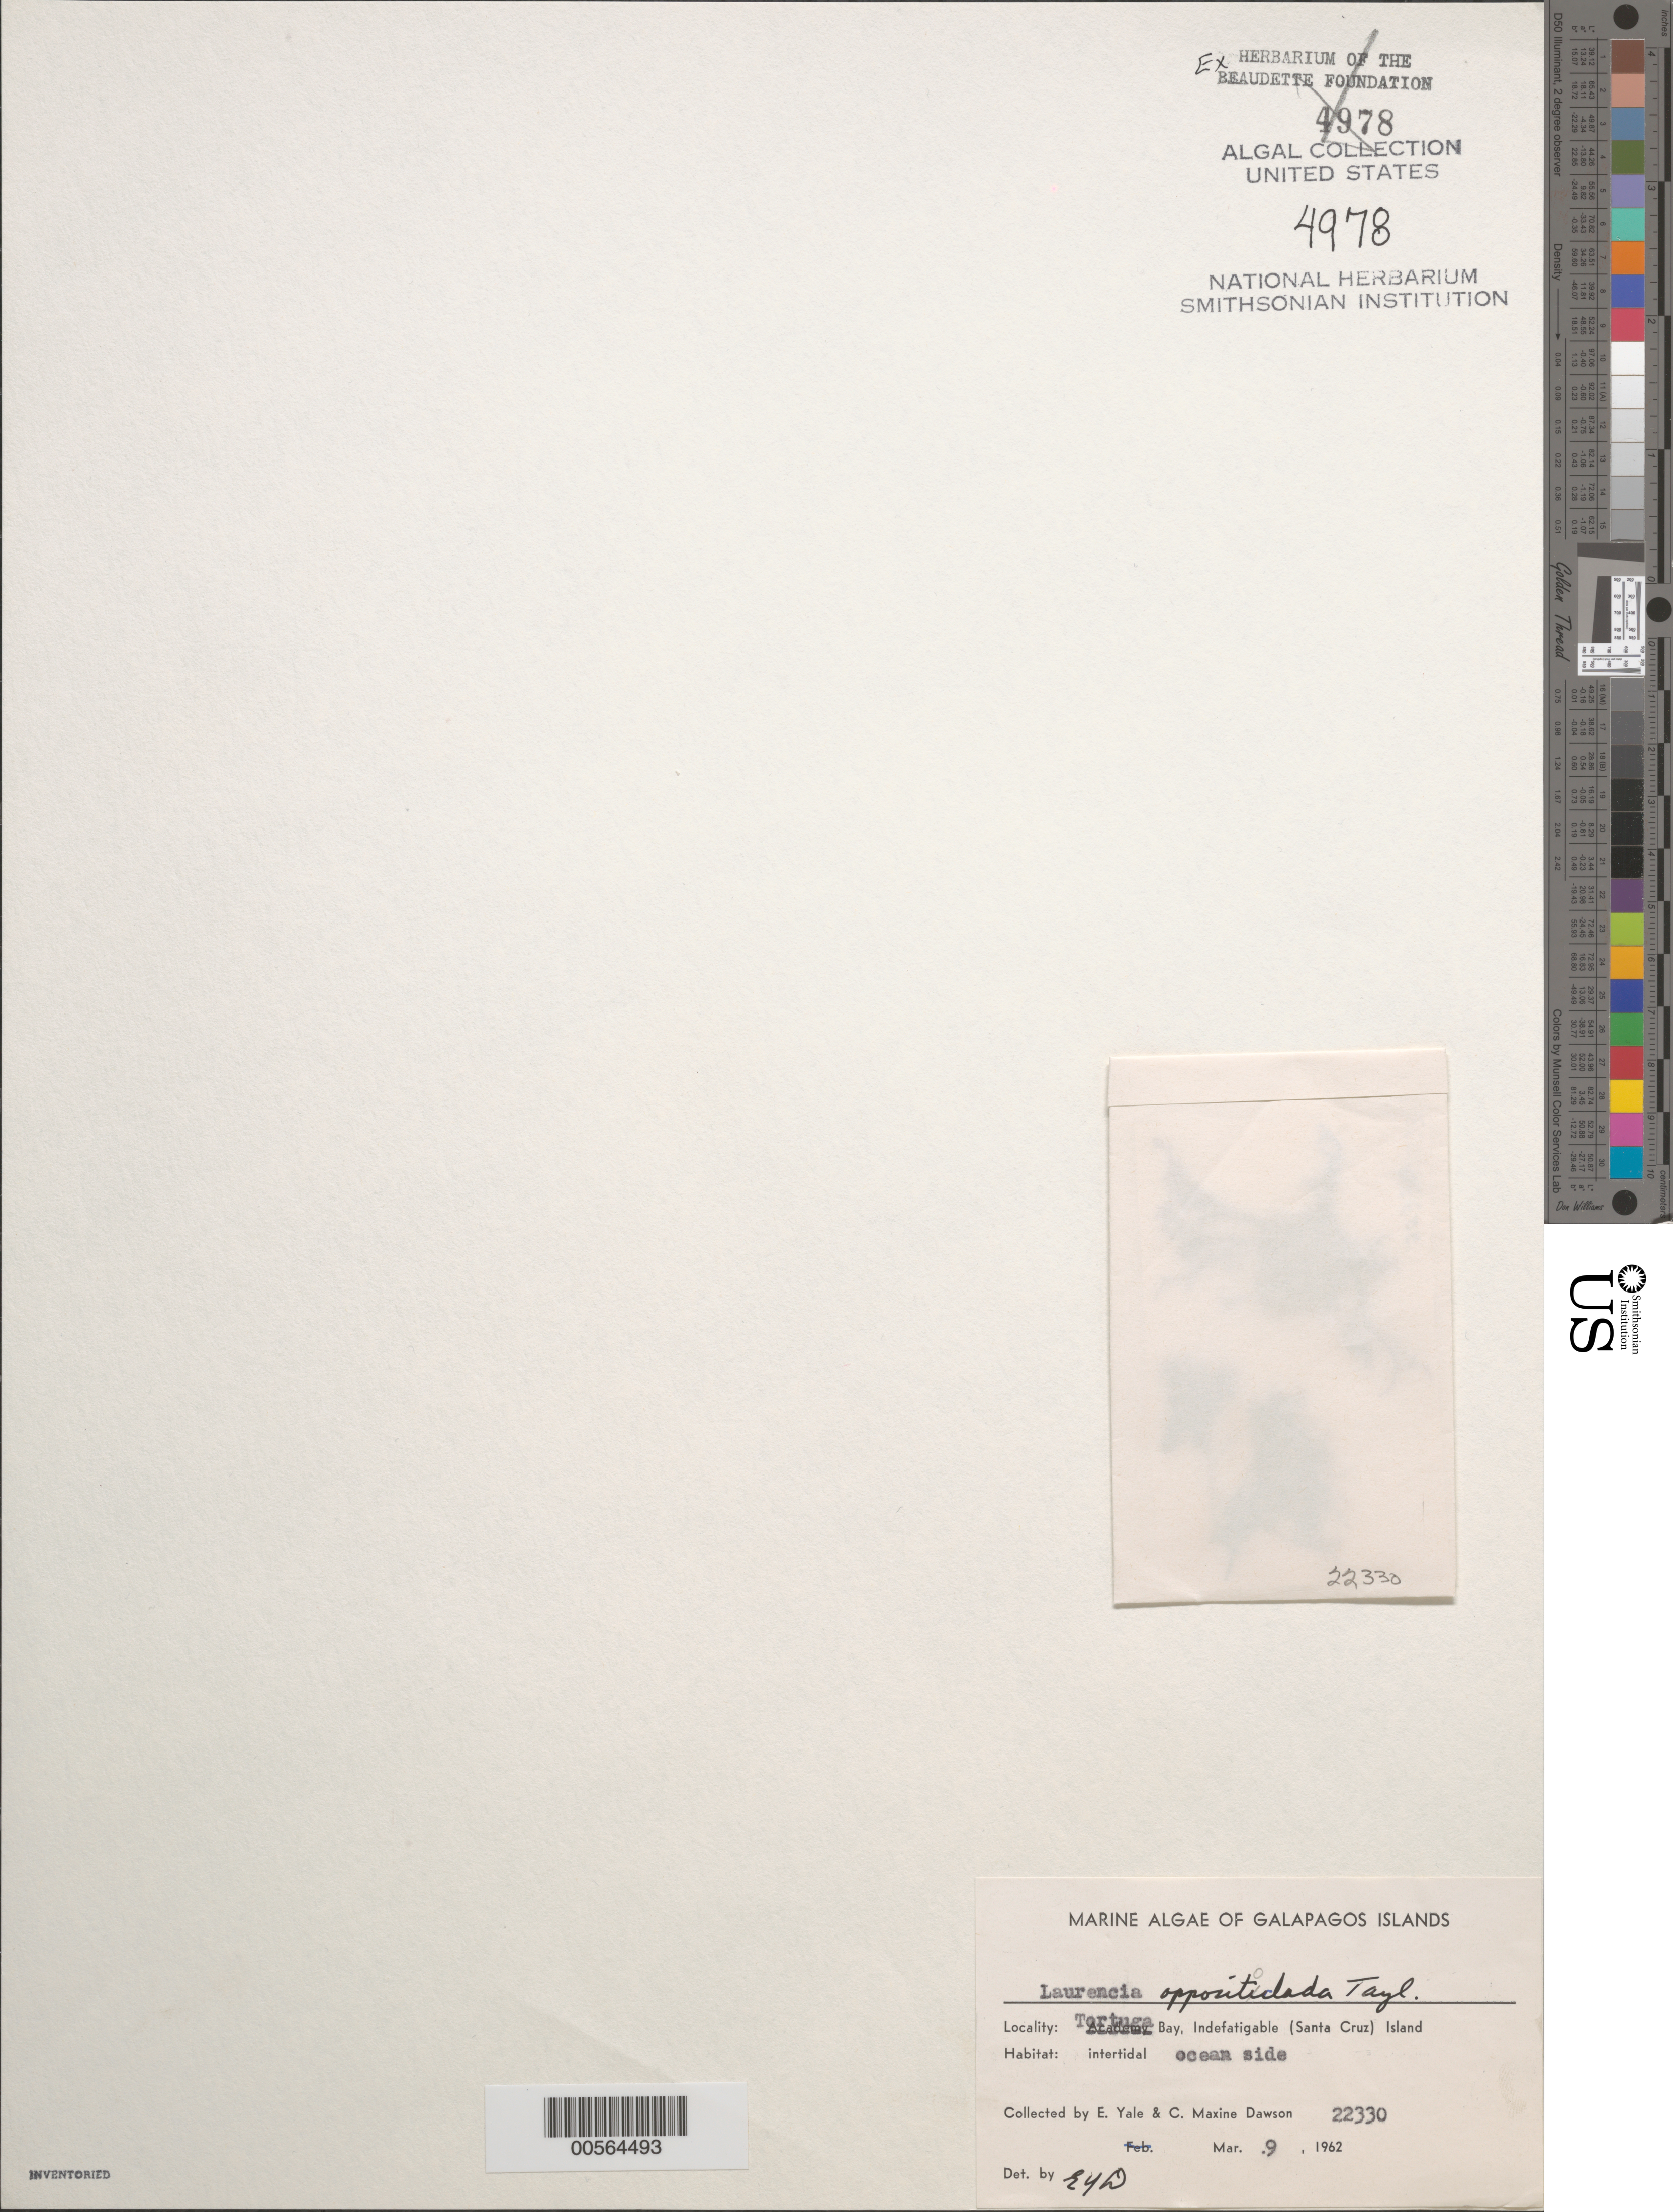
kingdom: Plantae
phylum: Rhodophyta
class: Florideophyceae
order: Ceramiales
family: Rhodomelaceae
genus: Laurencia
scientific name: Laurencia oppositoclada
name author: W.R. Taylor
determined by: Dawson, E. Y.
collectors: E. Y. Dawson & C. M. Dawson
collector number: EYD 22330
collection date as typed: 09 Mar 1962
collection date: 1962-03-09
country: Ecuador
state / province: Colón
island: Santa Cruz [Indefatigable, Chaves]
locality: Bahia Tortuga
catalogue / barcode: US 4978